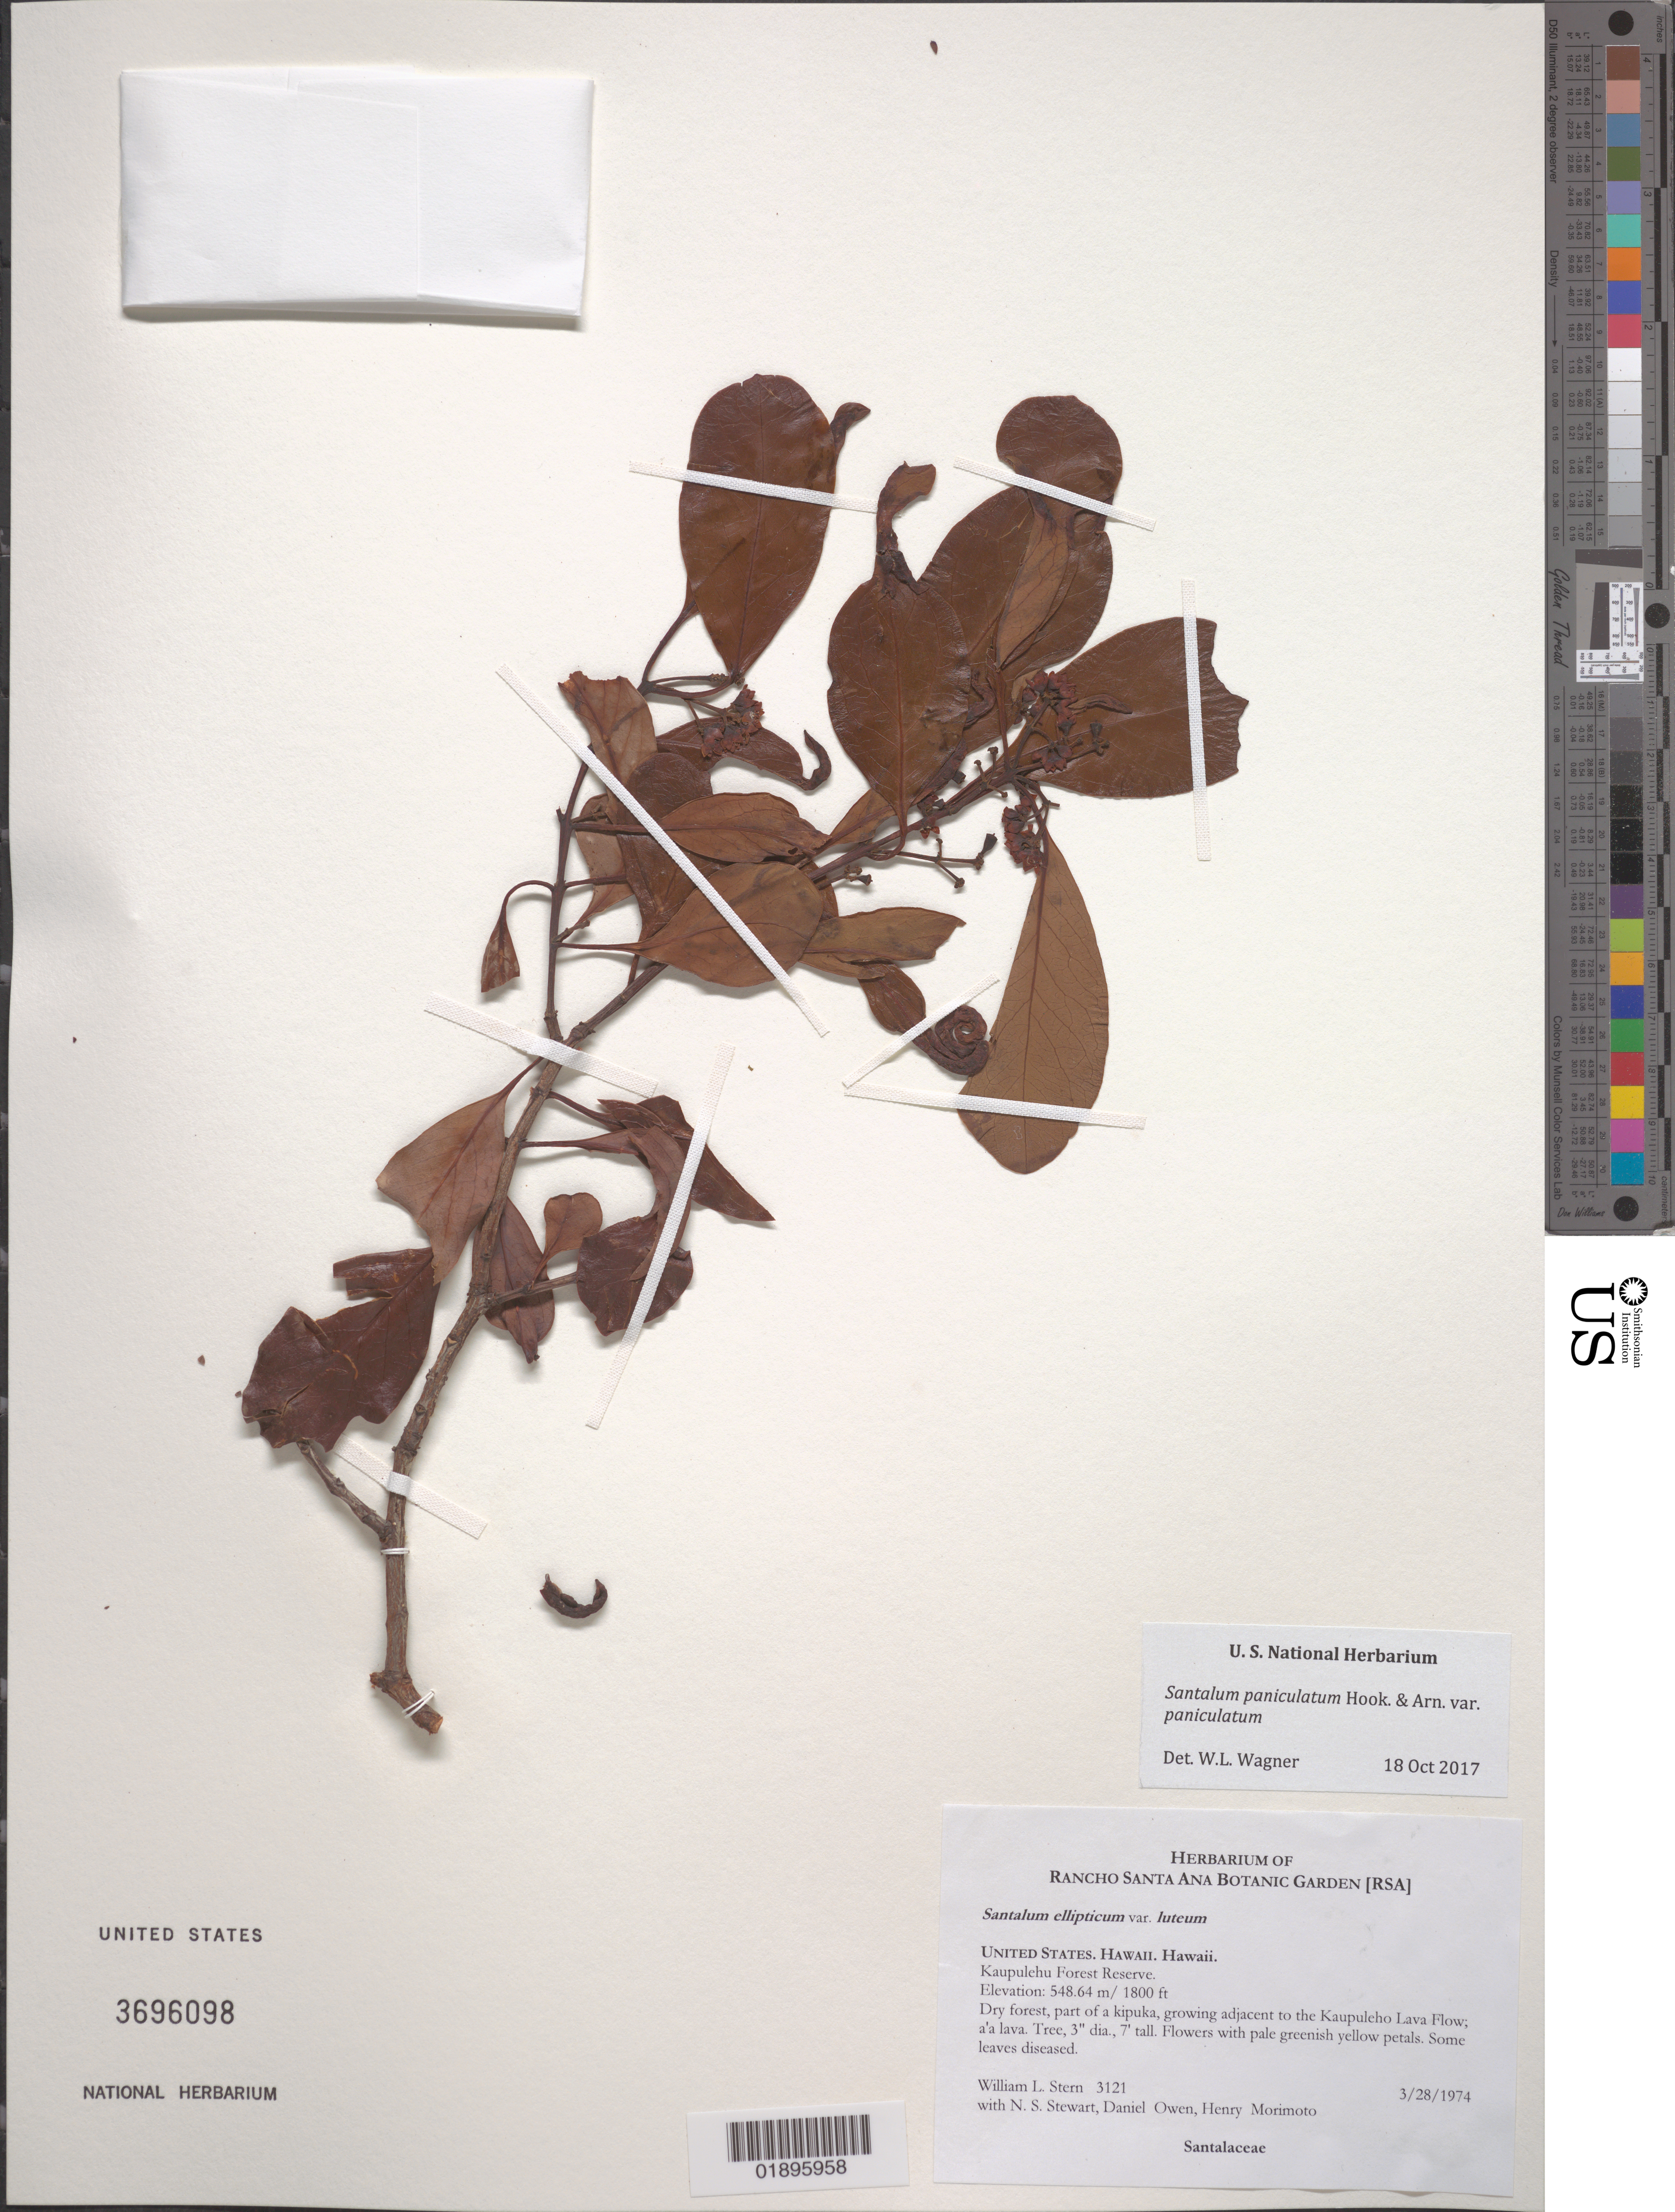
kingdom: Plantae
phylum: Tracheophyta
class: Magnoliopsida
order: Santalales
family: Santalaceae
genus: Santalum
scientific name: Santalum paniculatum var. paniculatum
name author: Hook. & Arn.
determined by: Wagner, W. L., (BOT), Smithsonian Institution - National Museum of Natural History (UNITED STATES)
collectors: W. L. Stern, N. Stewart, D. Owen & H. Morimoto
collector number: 3122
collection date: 1974-03-28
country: United States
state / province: Hawaii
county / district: Hawaii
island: Hawaii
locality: Kaupulehu Forest Reserve, part of a kipuka, growing adjacent to the Kaupuleho Lava Flow.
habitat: Dry forest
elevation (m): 549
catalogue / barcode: US 3696098